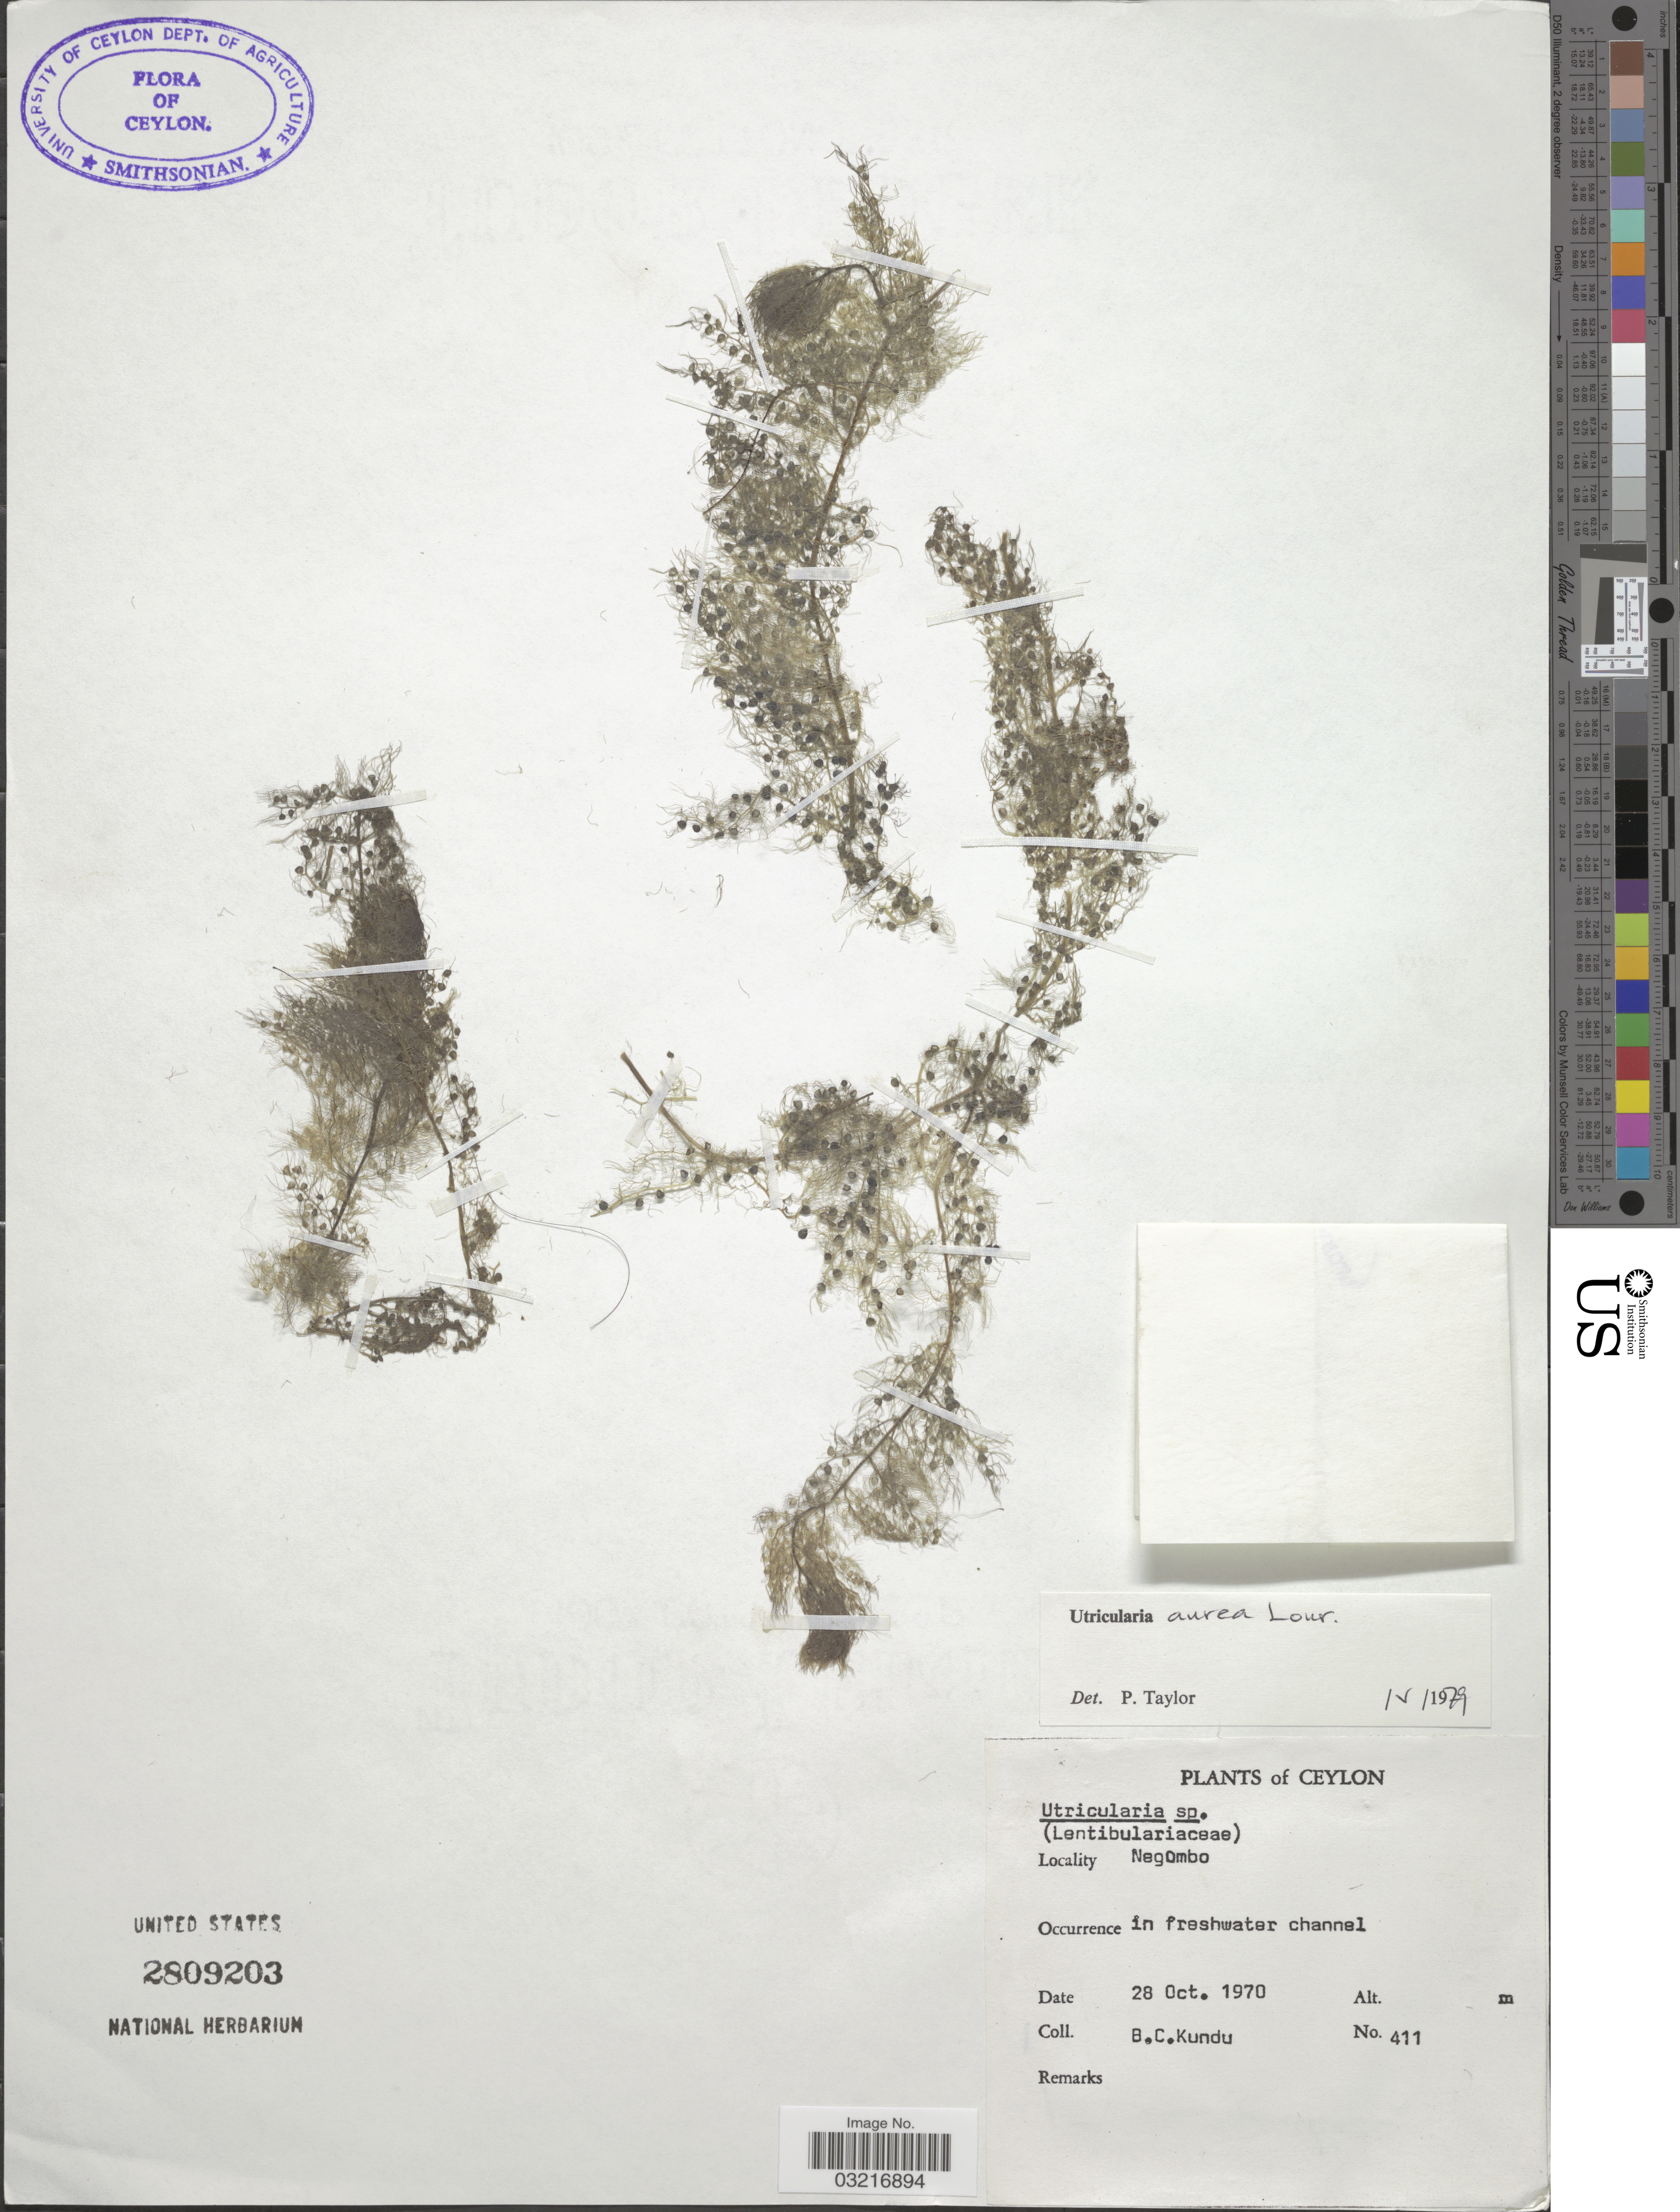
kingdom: Plantae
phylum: Tracheophyta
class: Magnoliopsida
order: Lamiales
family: Lentibulariaceae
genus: Utricularia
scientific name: Utricularia aurea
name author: Lour.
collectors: B. C. Kundu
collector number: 411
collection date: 1970-10-28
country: Sri Lanka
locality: Ceylon, Negombo.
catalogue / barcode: US 2809203